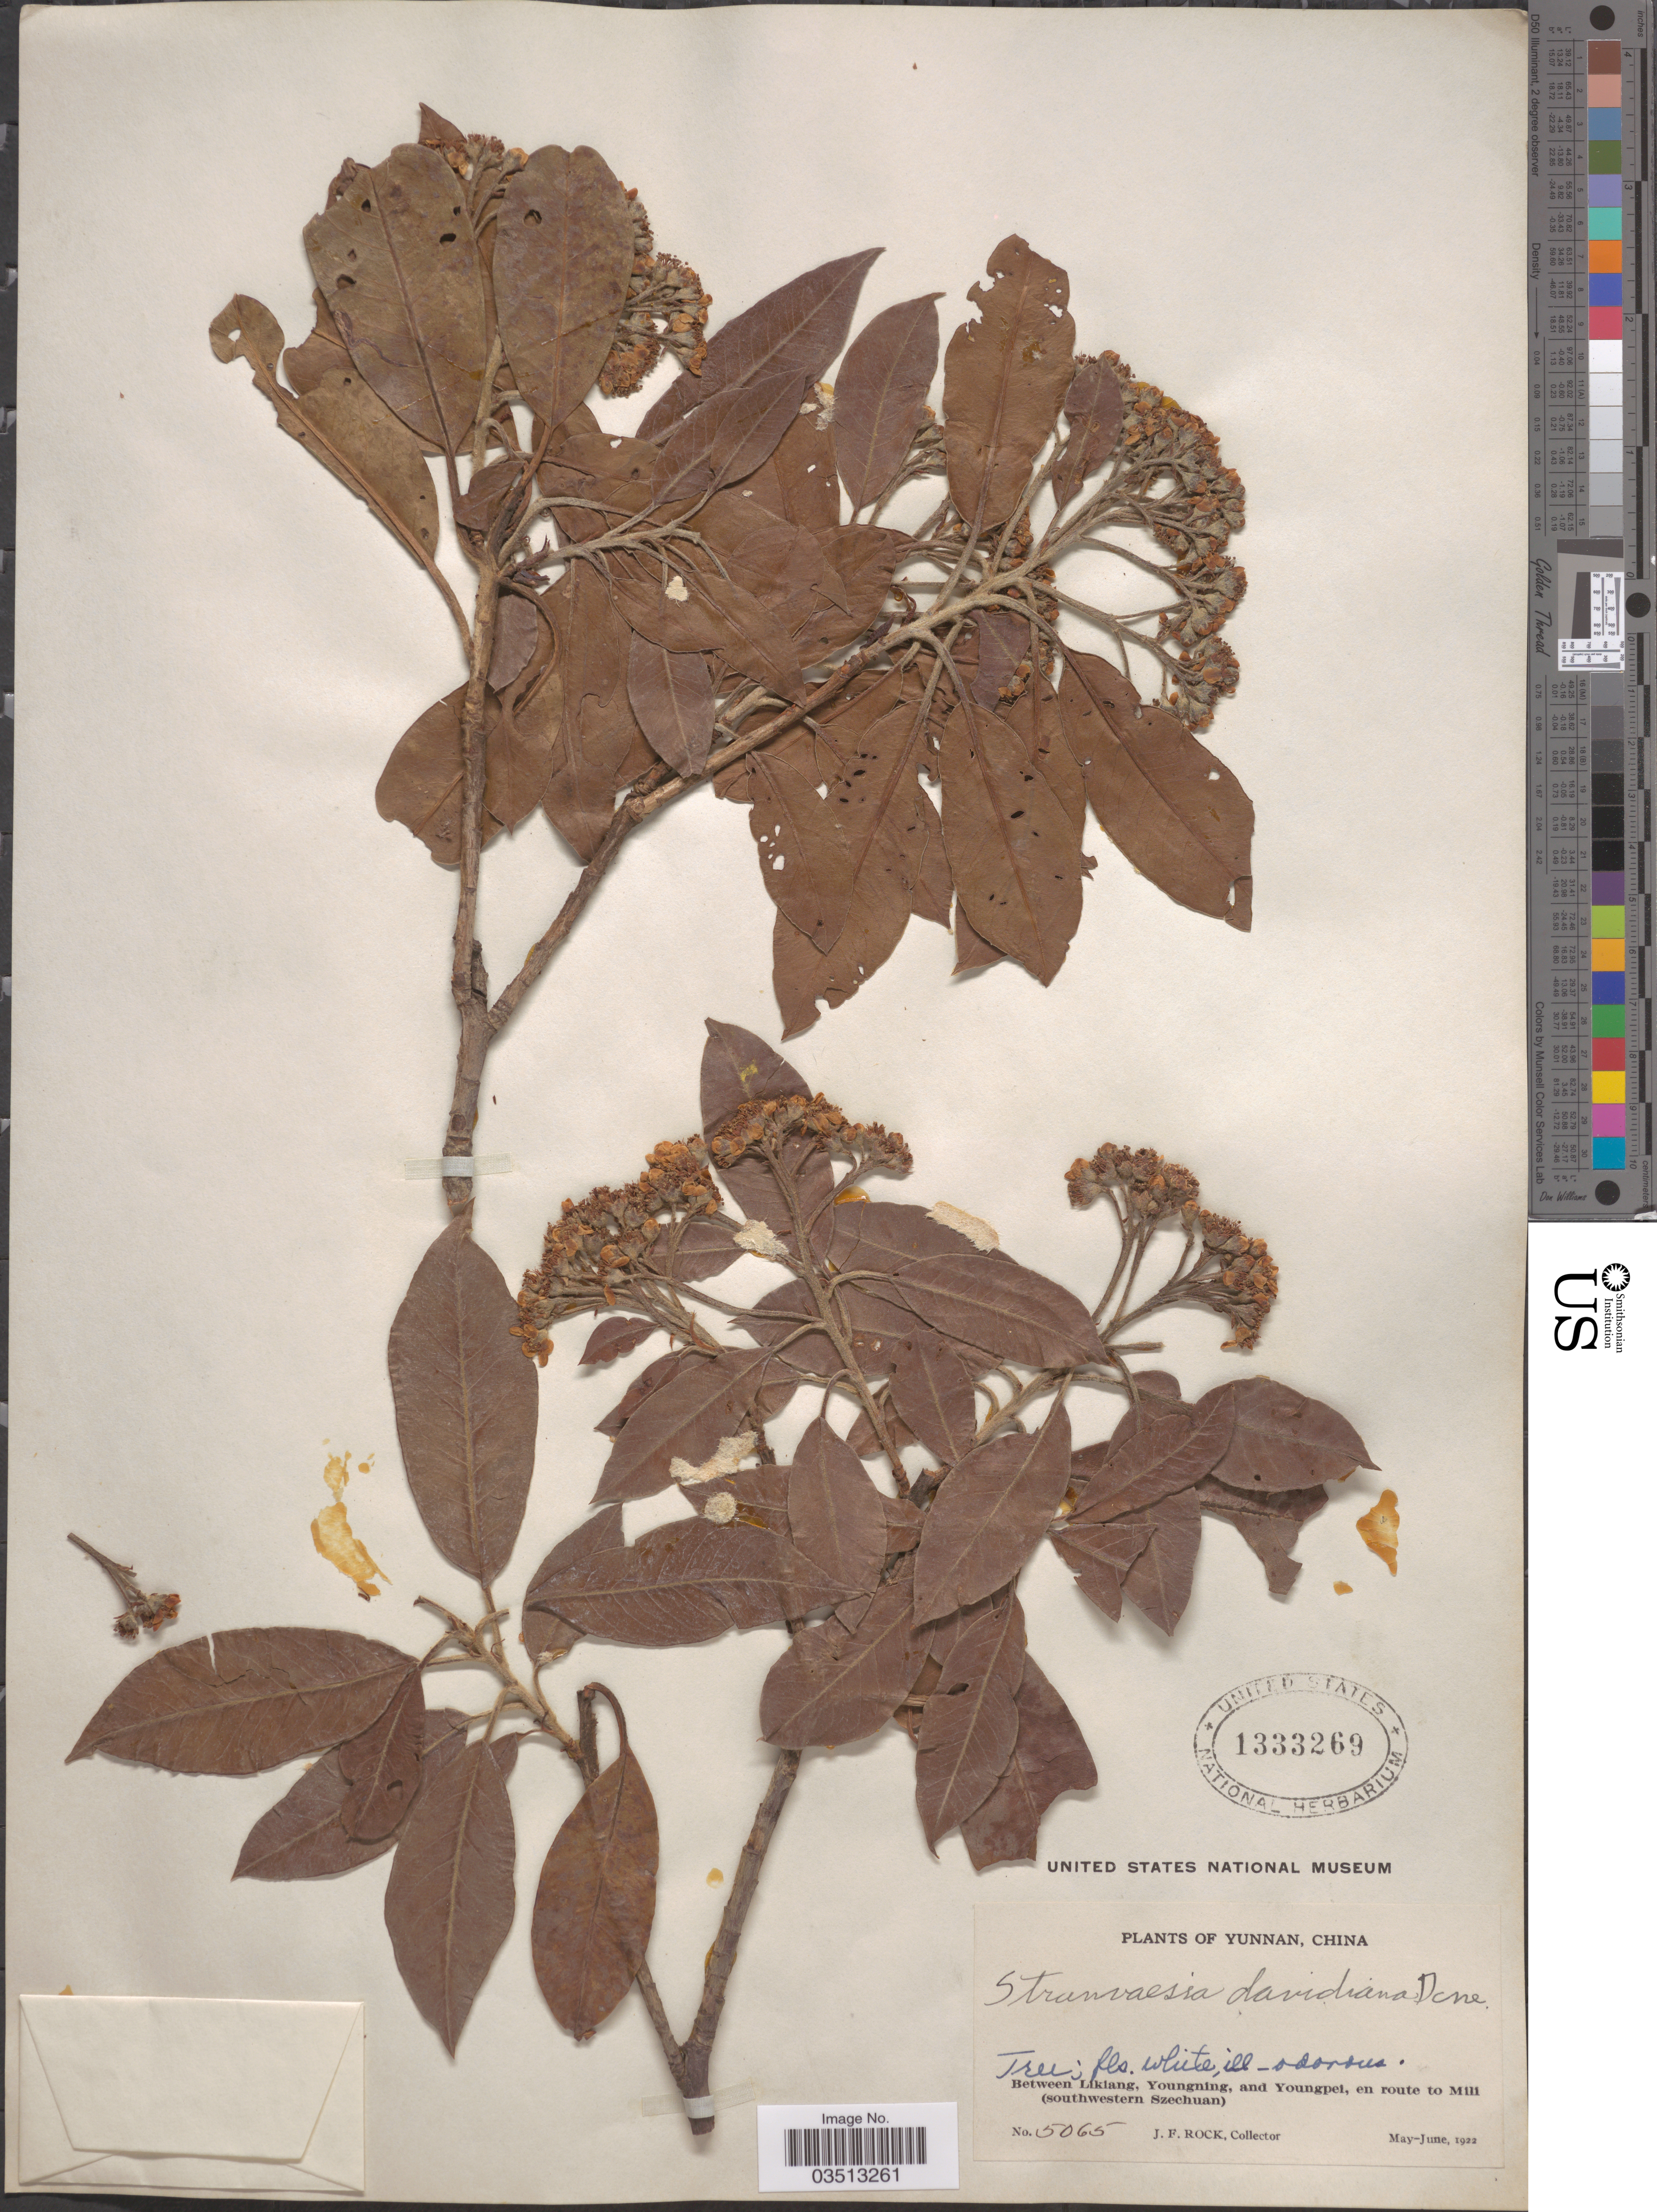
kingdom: Plantae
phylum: Tracheophyta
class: Magnoliopsida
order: Rosales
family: Rosaceae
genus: Stranvaesia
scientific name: Stranvaesia davidiana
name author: Decne.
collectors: J. Rock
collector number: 5065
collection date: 1922-05/1922-06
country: China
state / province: Yunnan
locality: Between Likiang, Youngning, and Youngpei, en route to Mili (southwestern Szechuan).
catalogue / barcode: US 1333269